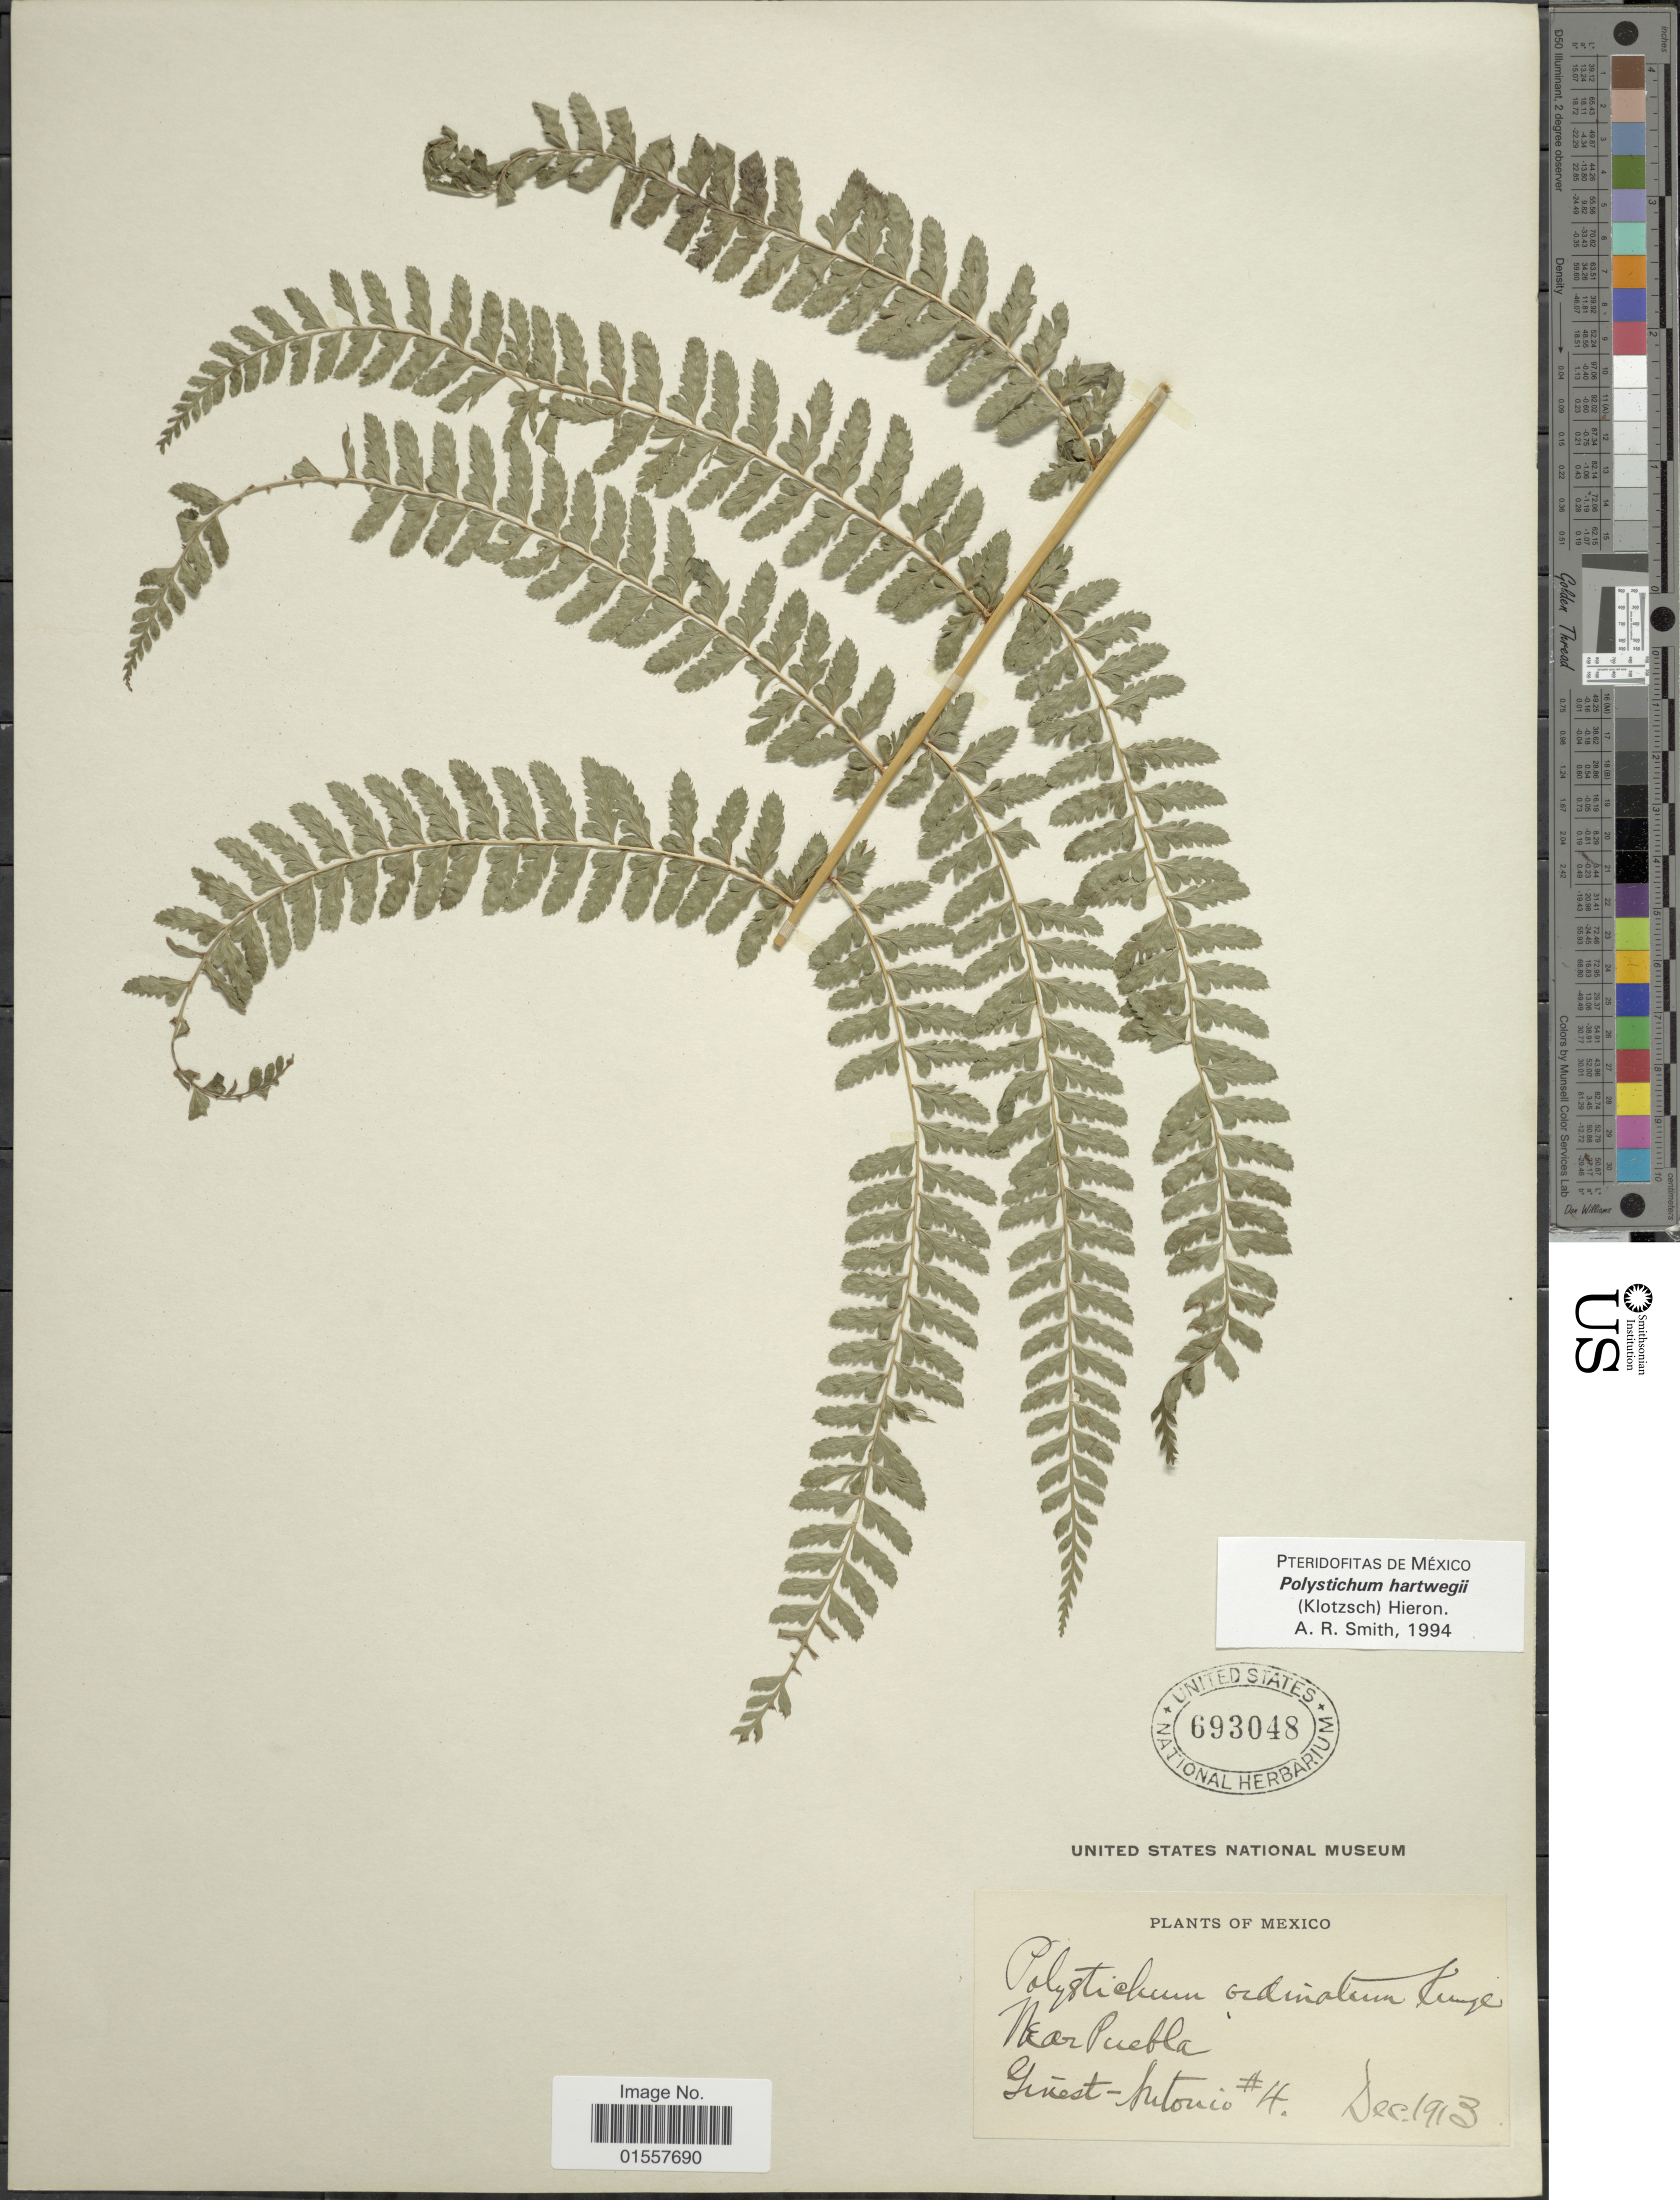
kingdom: Plantae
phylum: Tracheophyta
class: Polypodiopsida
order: Polypodiales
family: Dryopteridaceae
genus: Polystichum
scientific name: Polystichum hartwegii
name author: (Klotzsch) Hieron.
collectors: Ginest-Antonio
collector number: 4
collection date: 1913-12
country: Mexico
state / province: Puebla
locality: Near Puebla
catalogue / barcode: US 693048